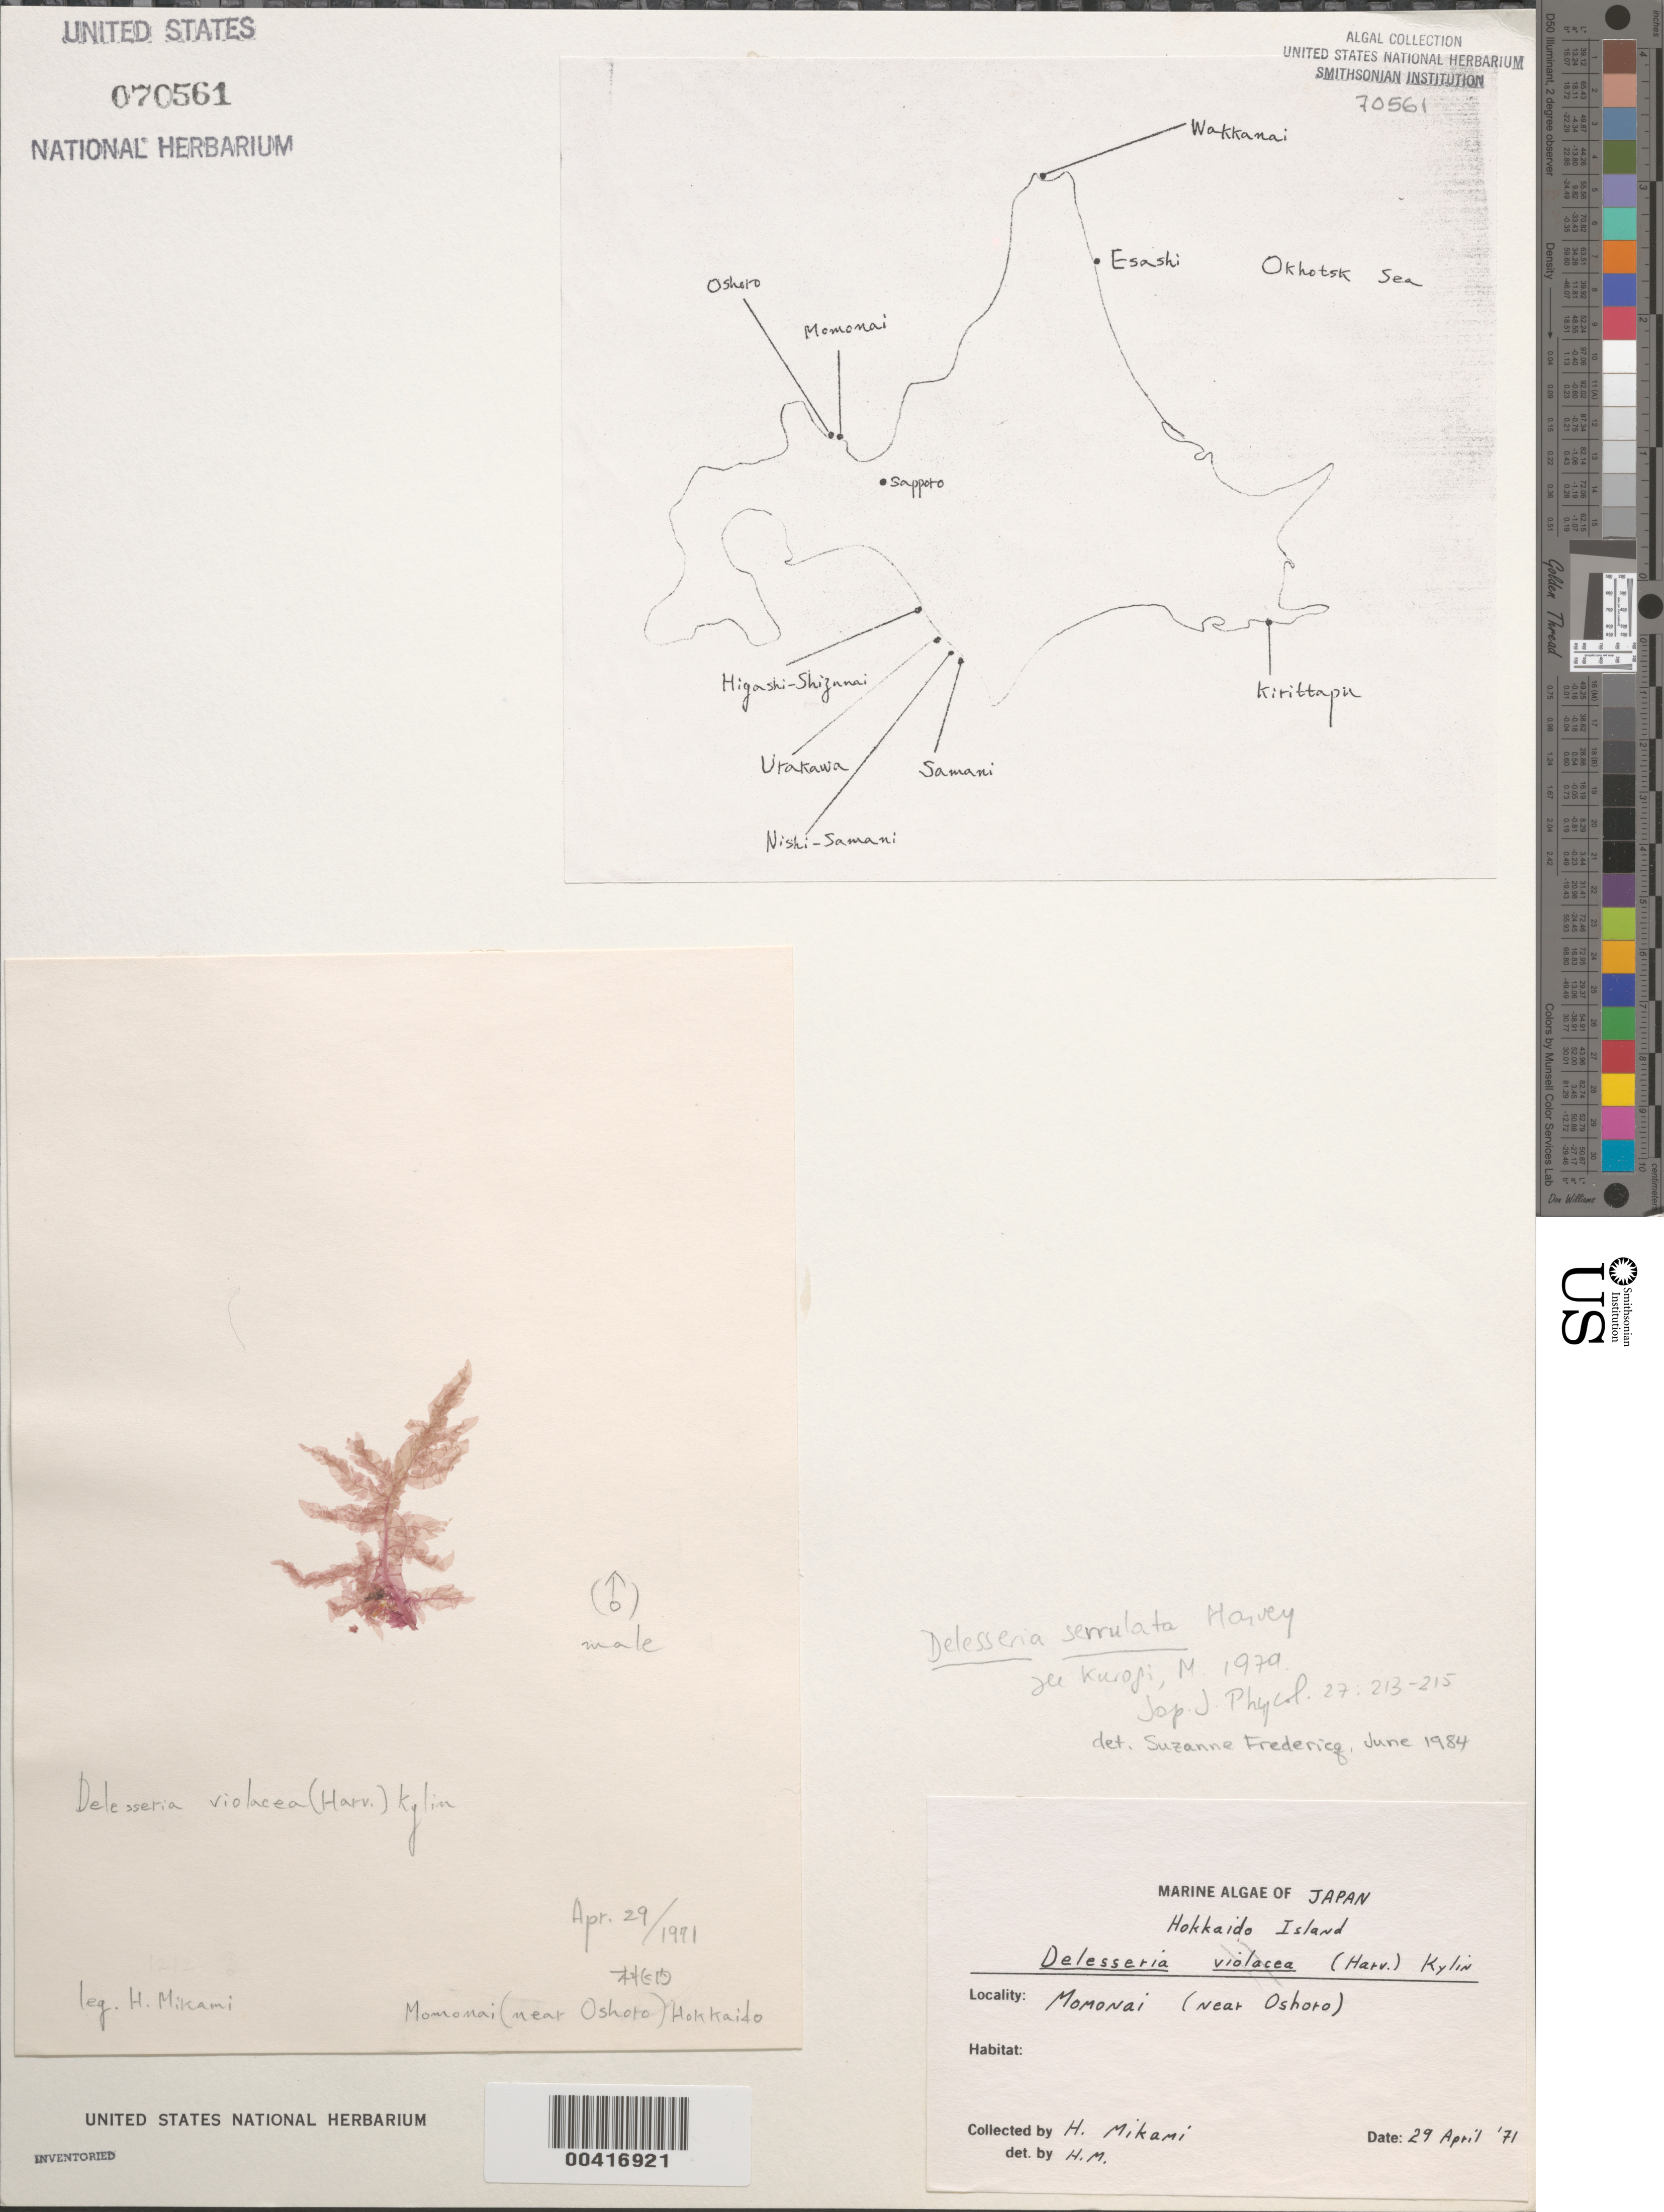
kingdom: Plantae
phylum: Rhodophyta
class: Florideophyceae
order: Ceramiales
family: Delesseriaceae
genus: Cumathamnion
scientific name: Cumathamnion serrulatum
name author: (Harvey) M.J. Wynne & G.W. Saunders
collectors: H. Mikami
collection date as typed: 29 Apr 1971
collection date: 1971-04-29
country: Japan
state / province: Hokkaido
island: Hokkaido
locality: Momonai, near Oshoro, Shiribeshi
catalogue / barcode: US 70561